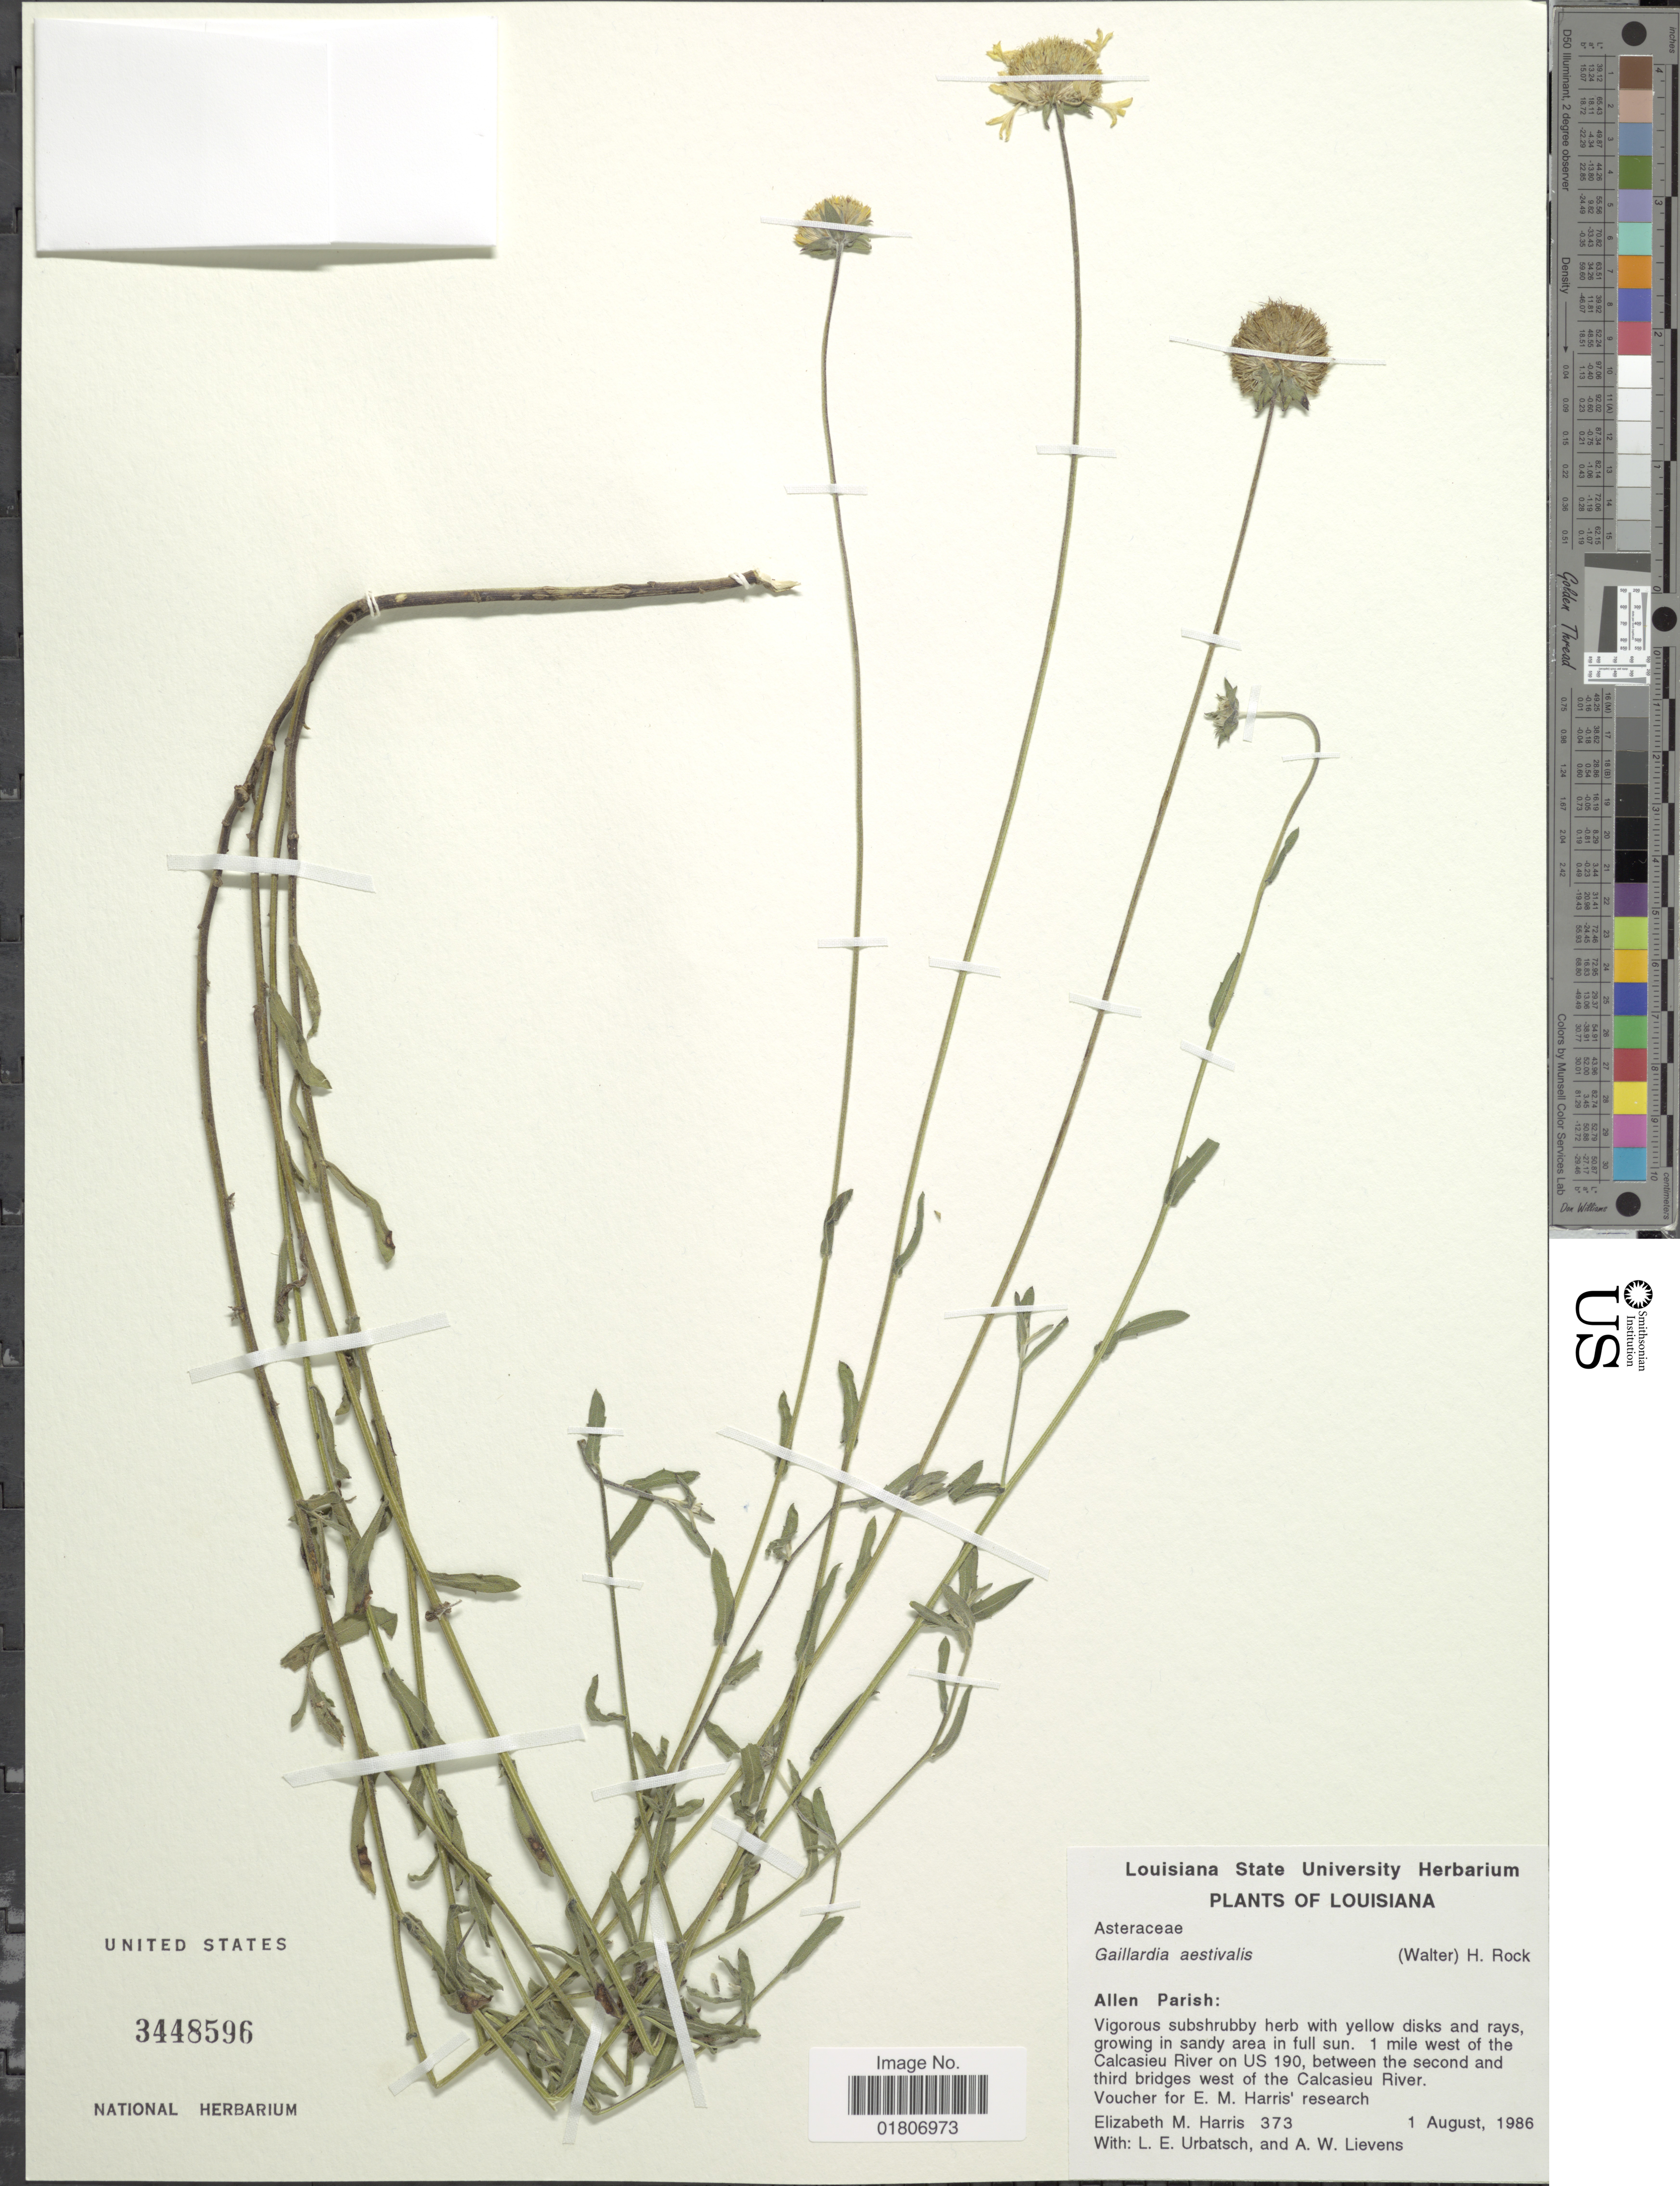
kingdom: Plantae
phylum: Tracheophyta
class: Magnoliopsida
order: Asterales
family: Asteraceae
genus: Gaillardia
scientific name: Gaillardia aestivalis var. aestivalis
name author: (Walter) H. Rock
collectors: L. E. Urbatsch & A. Lievens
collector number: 373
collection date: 1986-08-01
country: United States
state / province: Louisiana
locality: Allen Parish: 1 mile west of the Calcasieu River on US 190, between the second and third bridges of the calcasieu River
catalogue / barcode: US 3448596